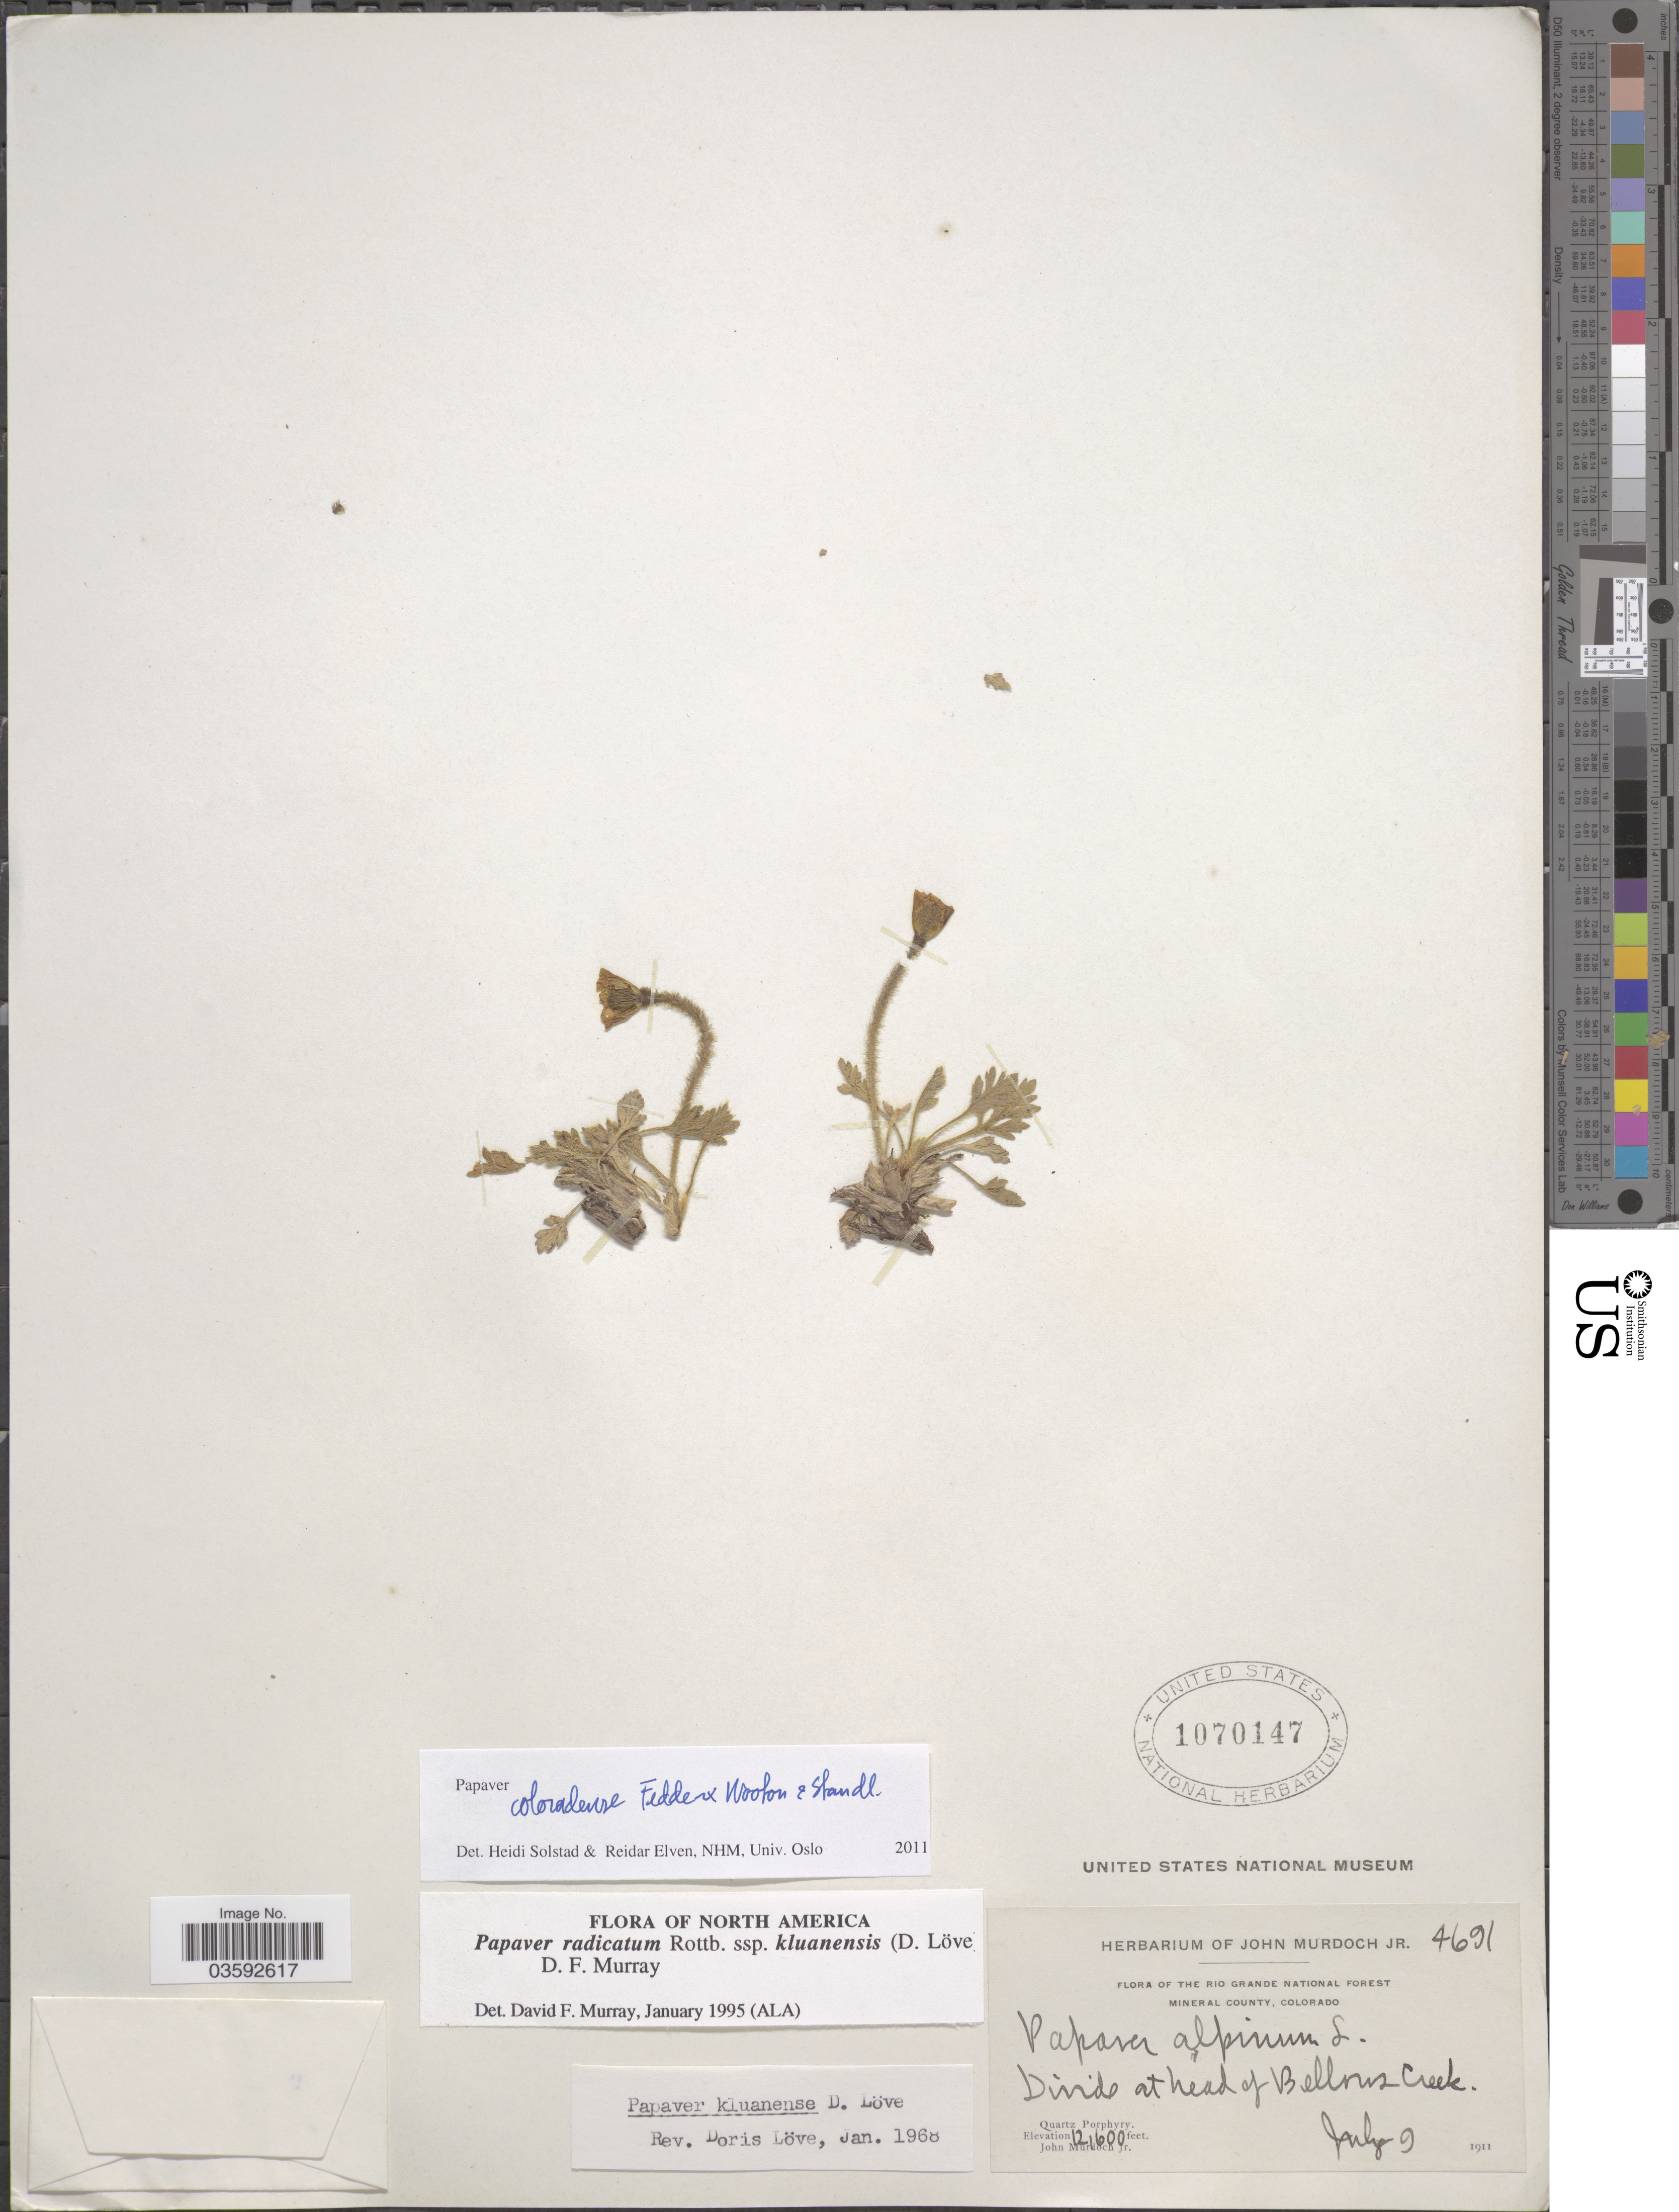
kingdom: Plantae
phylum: Tracheophyta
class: Magnoliopsida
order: Ranunculales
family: Papaveraceae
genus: Papaver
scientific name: Papaver coloradense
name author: Fedde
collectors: J. Murdoch Jr.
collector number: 4691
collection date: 1911-07-09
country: United States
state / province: Colorado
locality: The Rio Grande National Forest. Mineral County. Divide at head of Bellows Creek.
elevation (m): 3840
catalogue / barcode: US 1070147